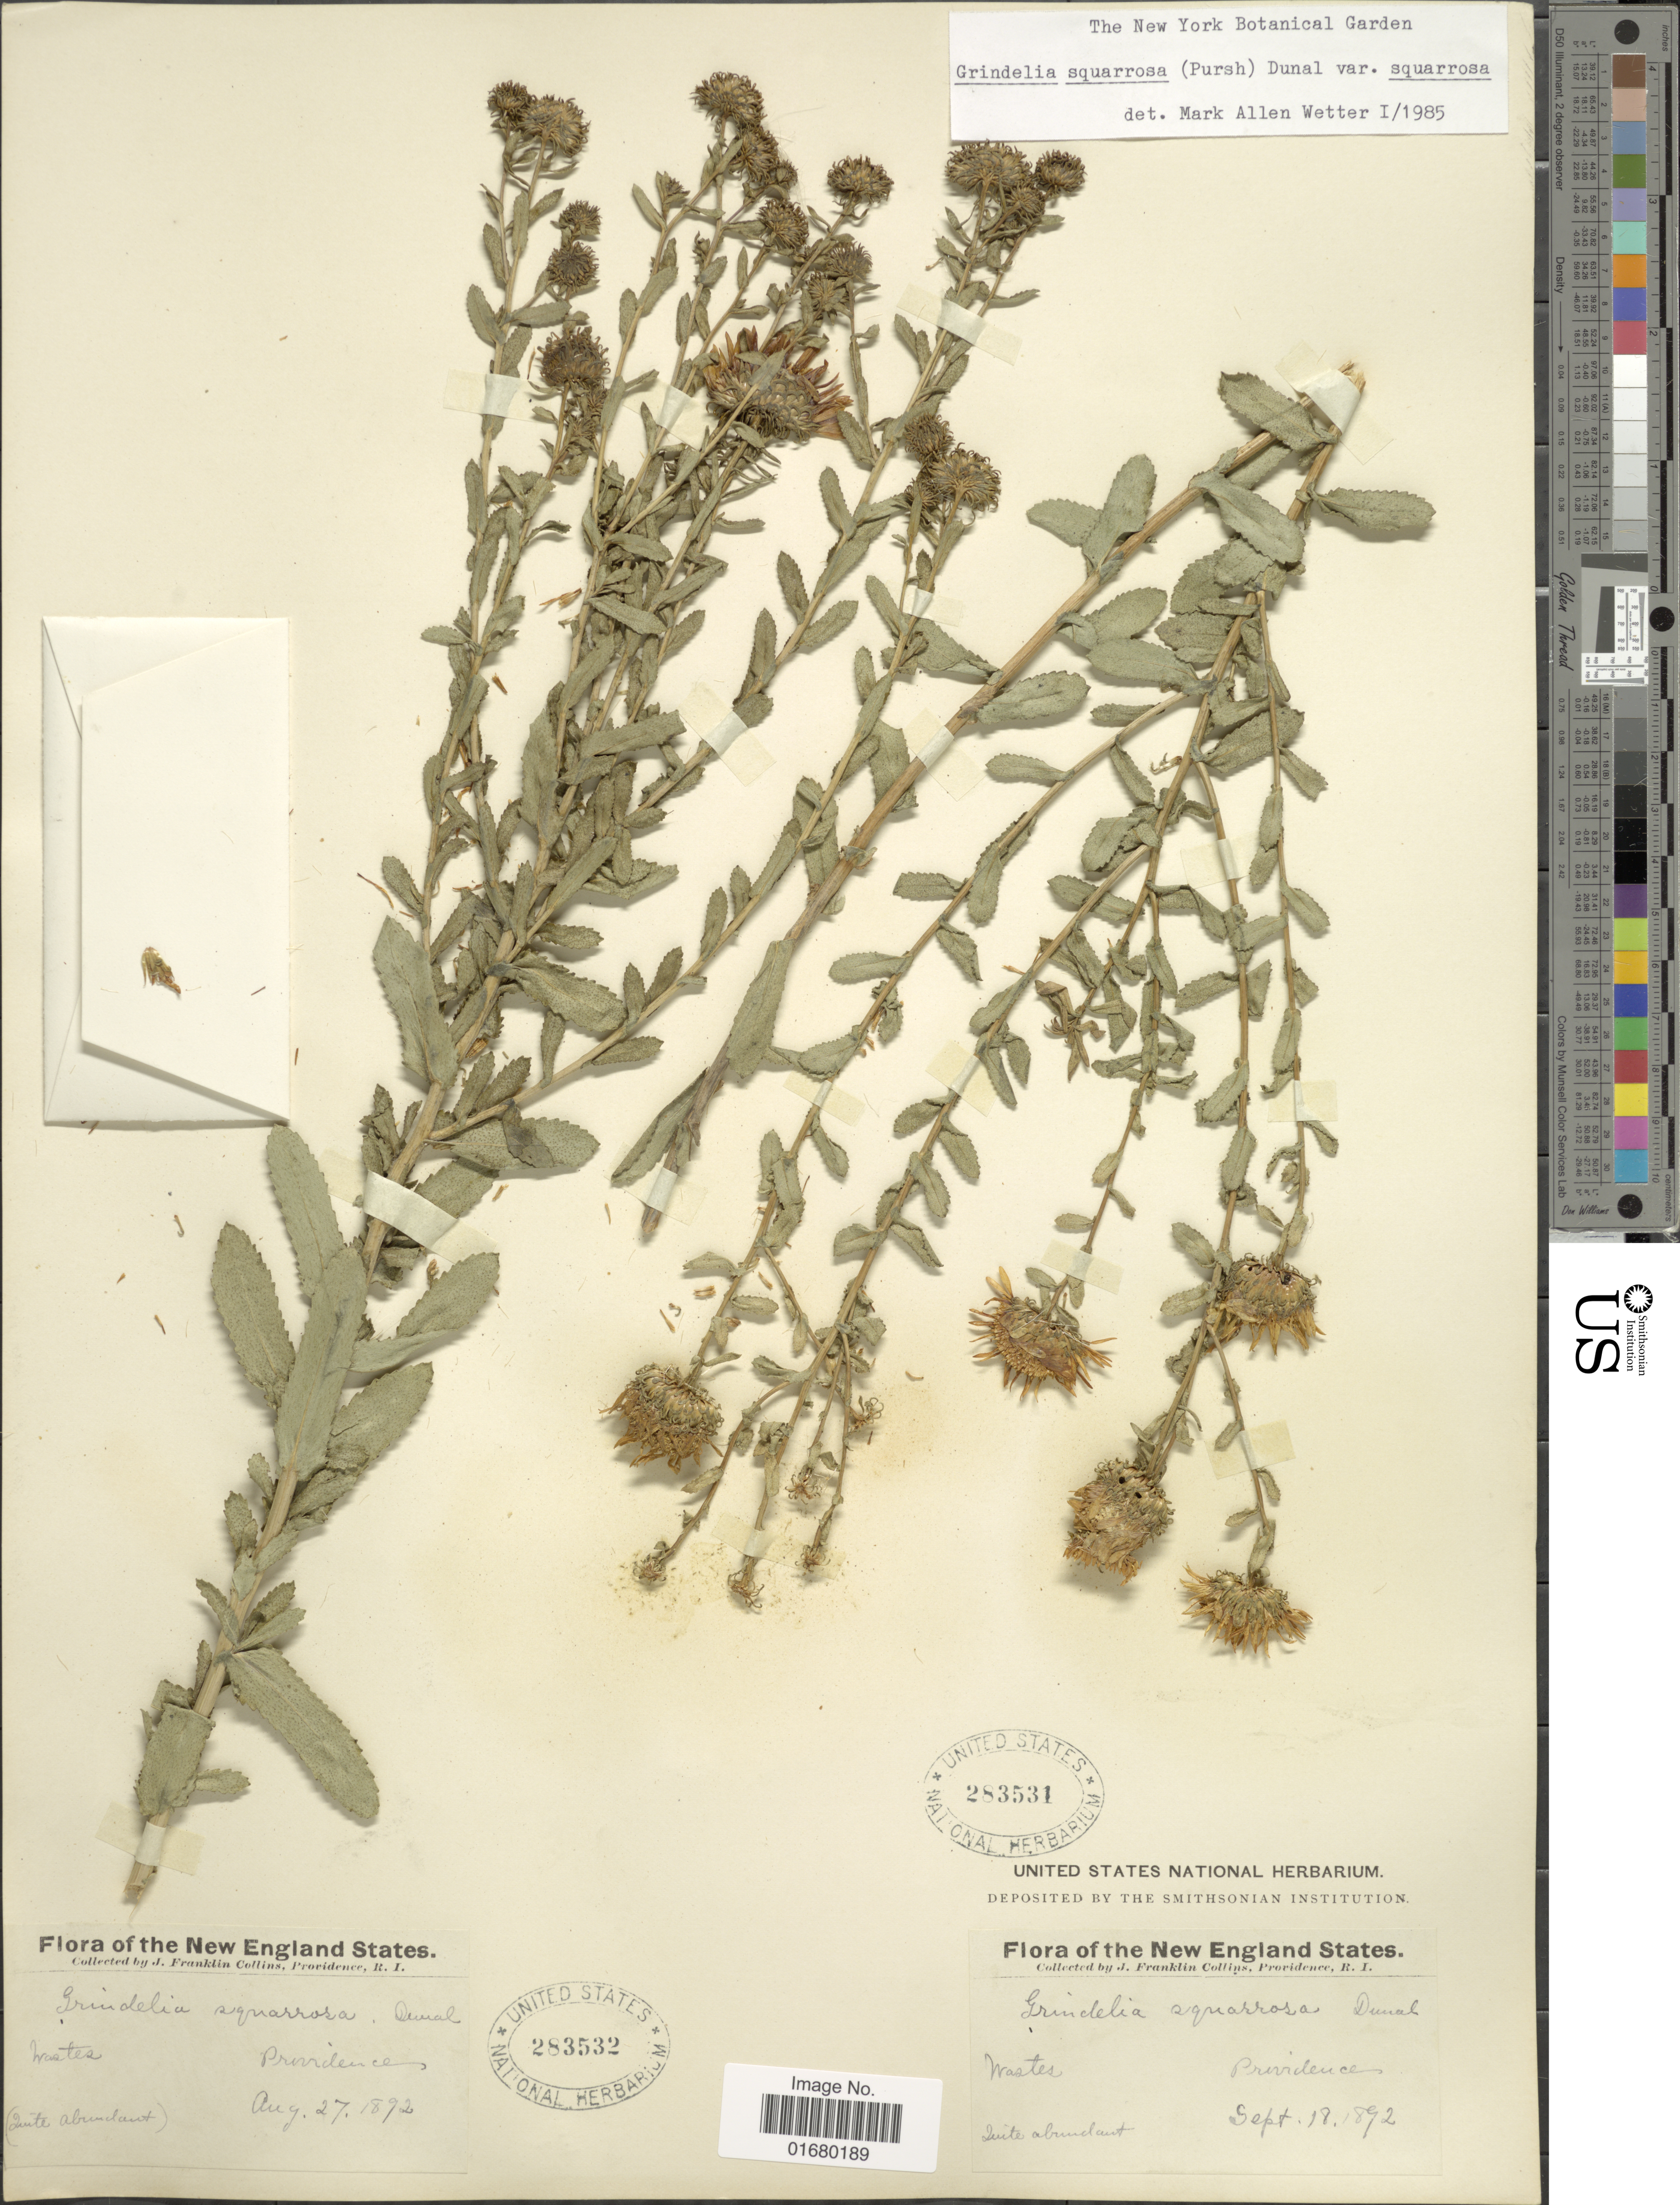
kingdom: Plantae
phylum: Tracheophyta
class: Magnoliopsida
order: Asterales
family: Asteraceae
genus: Grindelia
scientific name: Grindelia squarrosa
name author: (Pursh) Dunal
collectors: J. Collins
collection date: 1892-08-27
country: United States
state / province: Rhode Island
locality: The New England States, Waster, Providence.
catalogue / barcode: US 283532-2